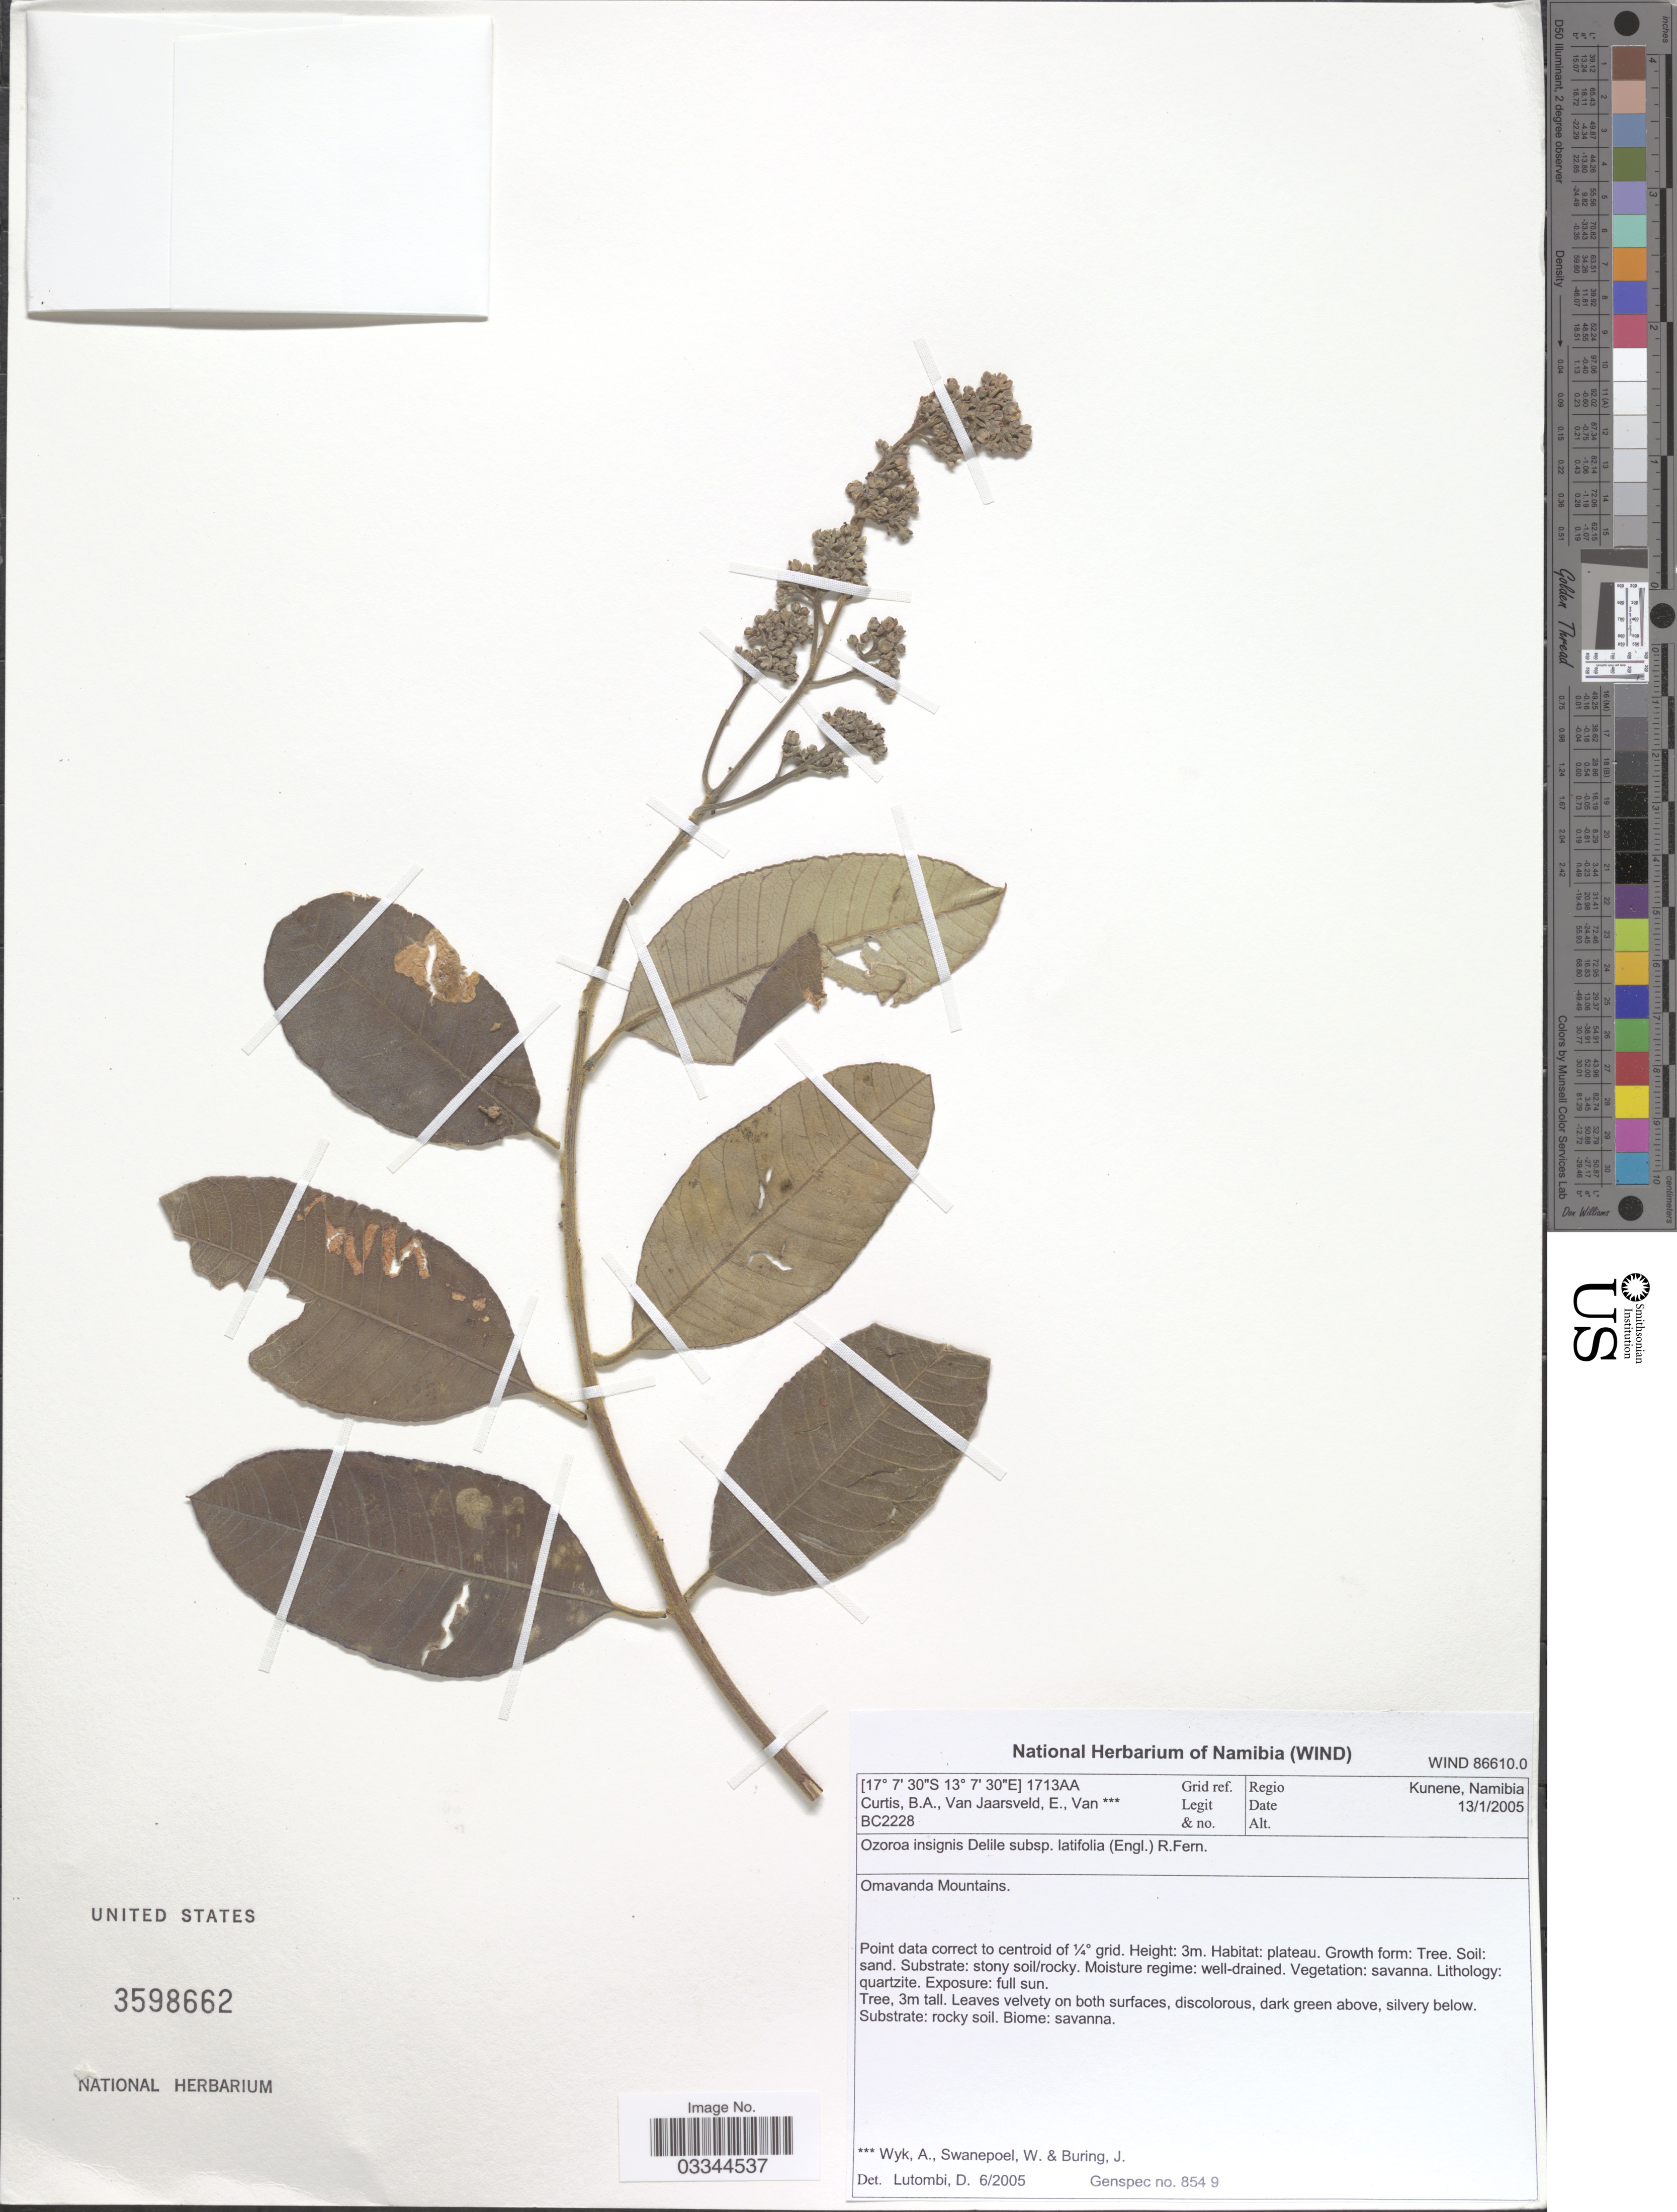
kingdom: Plantae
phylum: Tracheophyta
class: Magnoliopsida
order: Sapindales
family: Anacardiaceae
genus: Ozoroa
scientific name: Ozoroa insignis subsp. latifolia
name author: R. Fern.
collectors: B. A. Curtis, E. van Jaarsveld, A. van Wyk, W. Swanepoel & J. Buring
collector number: BC2228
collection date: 2005-01-13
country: Namibia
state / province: Kunene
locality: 1713AA Grid ref. Regio Kunene. Omavanda Mountains.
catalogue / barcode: US 3598662